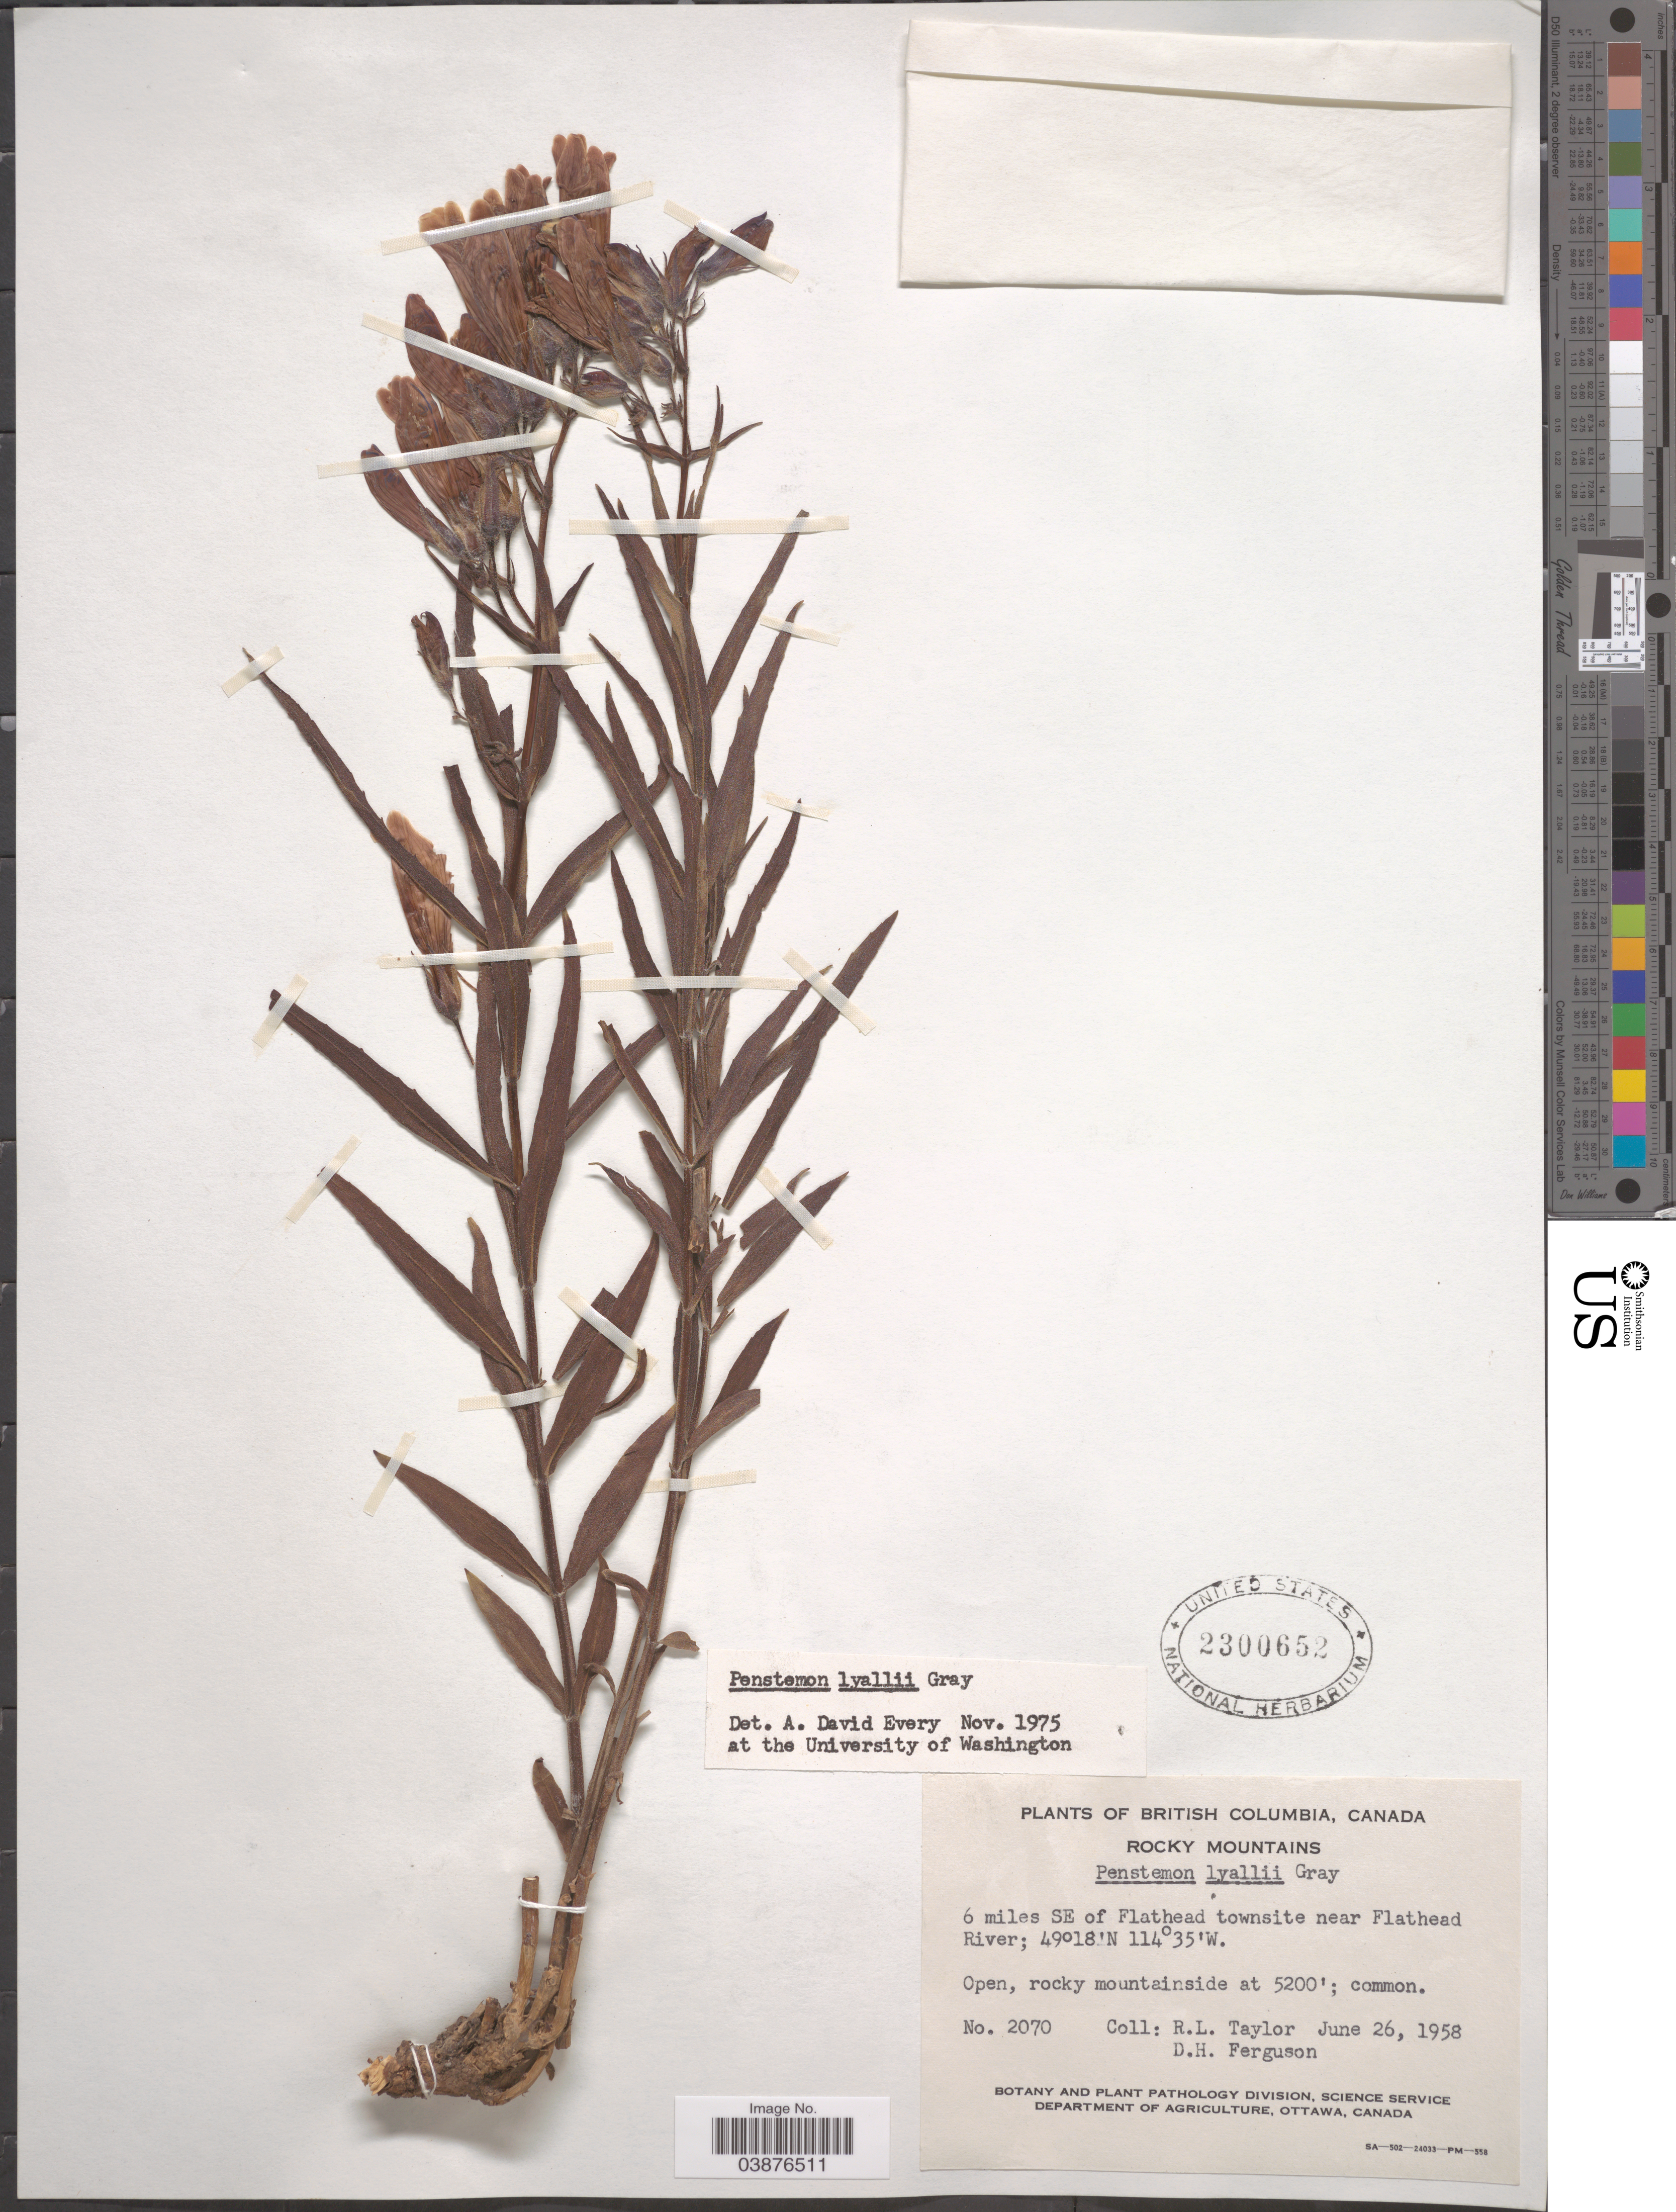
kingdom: Plantae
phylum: Tracheophyta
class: Magnoliopsida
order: Lamiales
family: Plantaginaceae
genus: Penstemon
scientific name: Penstemon lyallii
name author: (A. Gray) A. Gray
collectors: R. Taylor & D. Ferguson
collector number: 2070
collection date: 1958-06-26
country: Canada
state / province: British Columbia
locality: Rocky Mountains. 6 miles SE of Flathead townsite near Flathead River.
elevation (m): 1585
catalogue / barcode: US 2300652